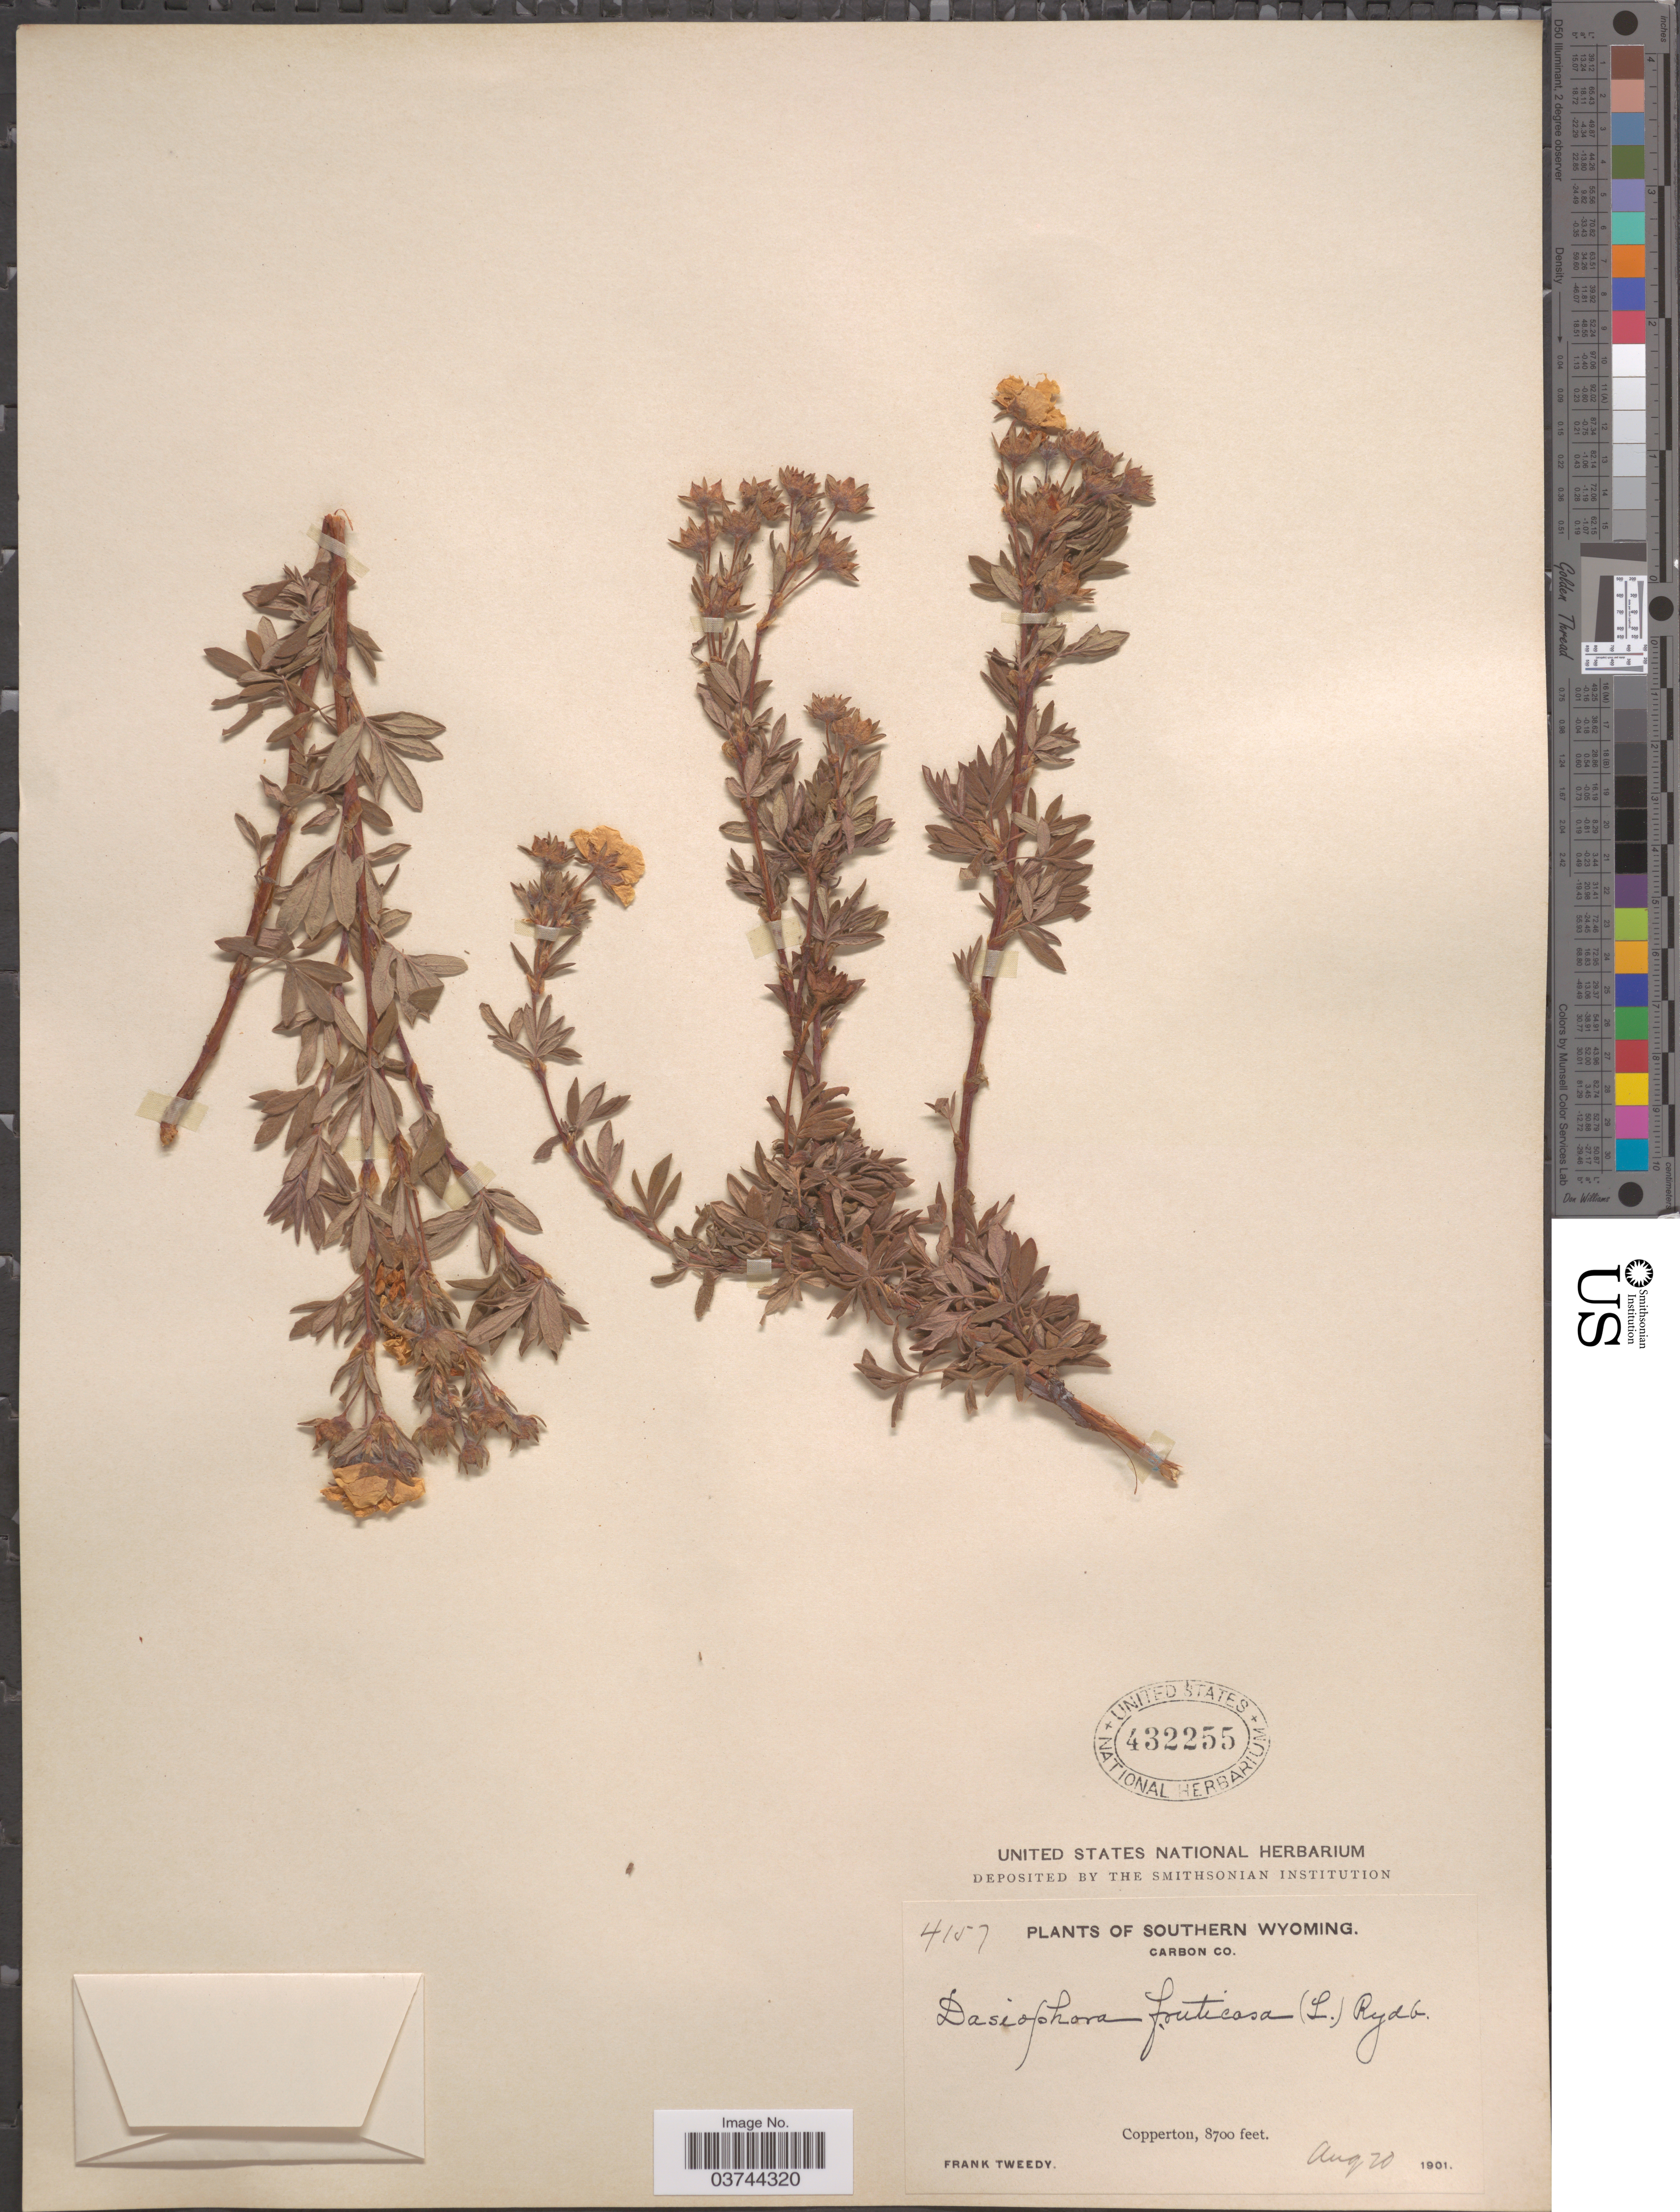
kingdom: Plantae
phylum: Tracheophyta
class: Magnoliopsida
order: Rosales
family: Rosaceae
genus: Dasiphora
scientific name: Dasiphora fruticosa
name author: (L.) Rydb.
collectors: F. Tweedy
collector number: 4157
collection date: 1901-08-20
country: United States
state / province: Wyoming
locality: Southern Wyoming. Carbon Co. Copperton.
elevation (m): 2652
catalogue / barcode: US 432255